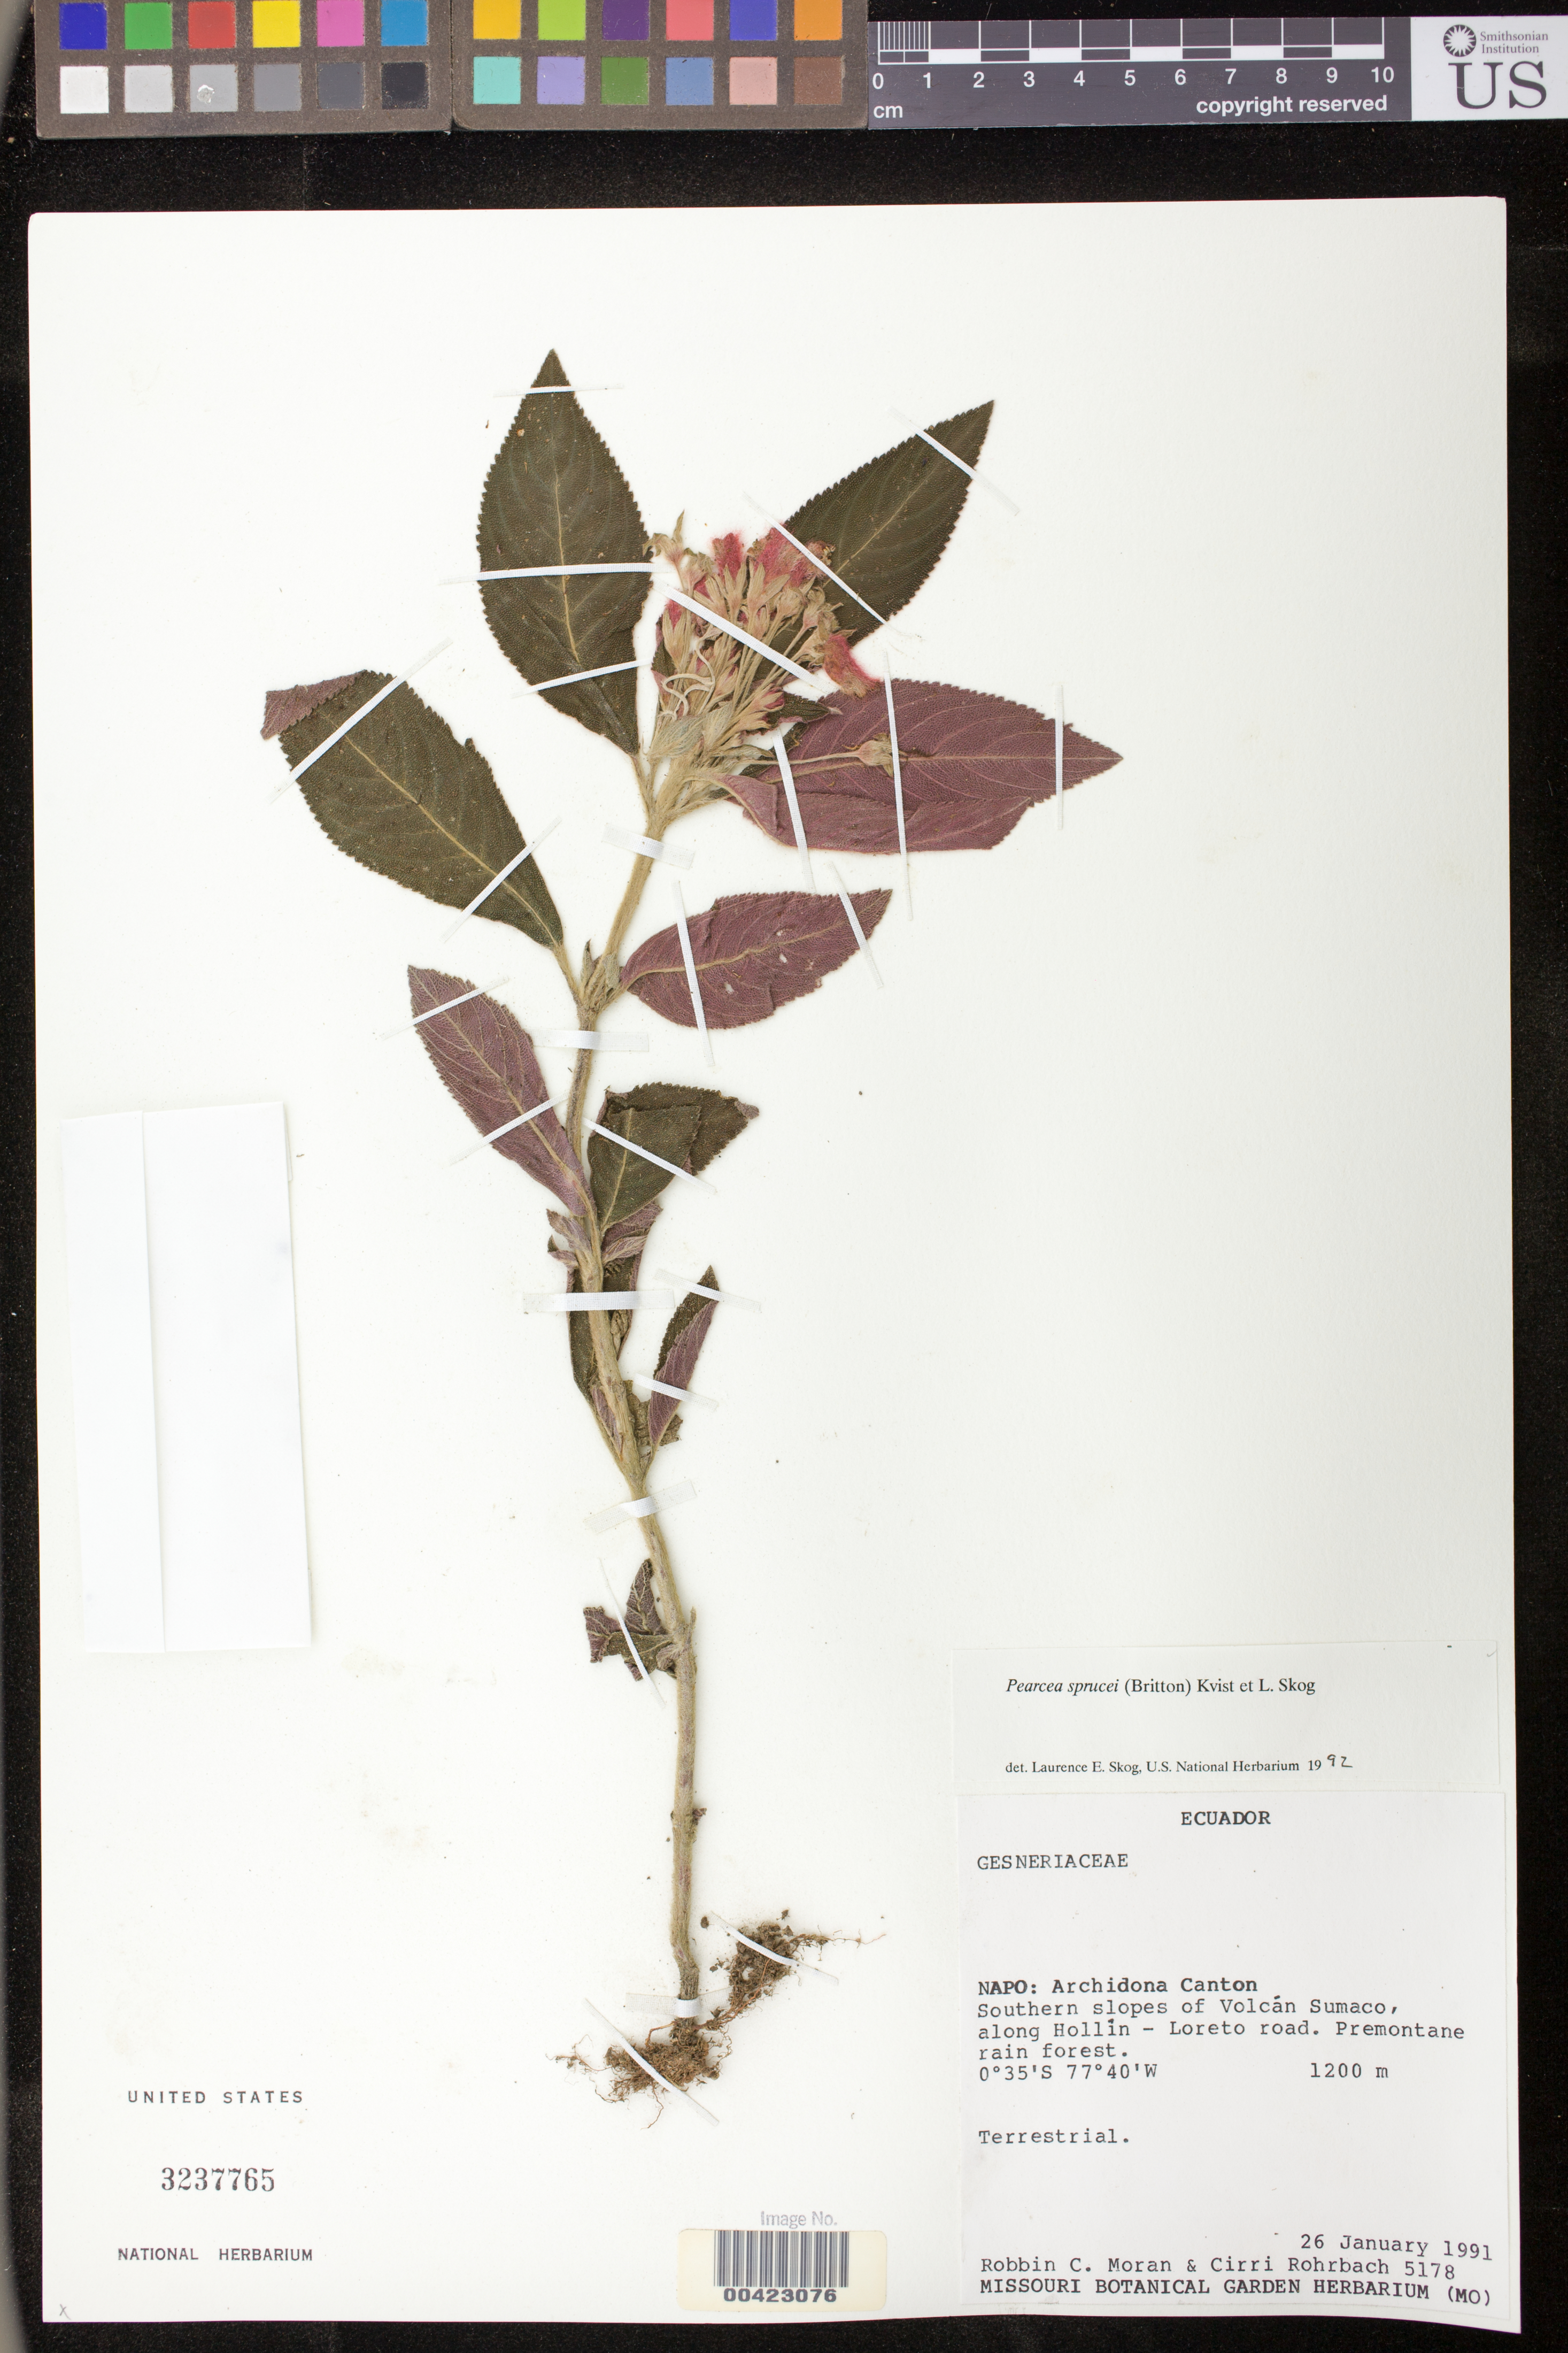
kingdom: Plantae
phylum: Tracheophyta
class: Magnoliopsida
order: Lamiales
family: Gesneriaceae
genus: Pearcea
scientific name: Pearcea sprucei var. sprucei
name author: (Britton ex Rusby) L.P. Kvist & L.E. Skog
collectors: R. C. Moran & C. Rohrbach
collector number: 5178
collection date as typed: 26 Jan 1991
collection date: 1991-01-26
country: Ecuador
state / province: Napo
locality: Archidona Canton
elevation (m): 1200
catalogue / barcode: US 3237765